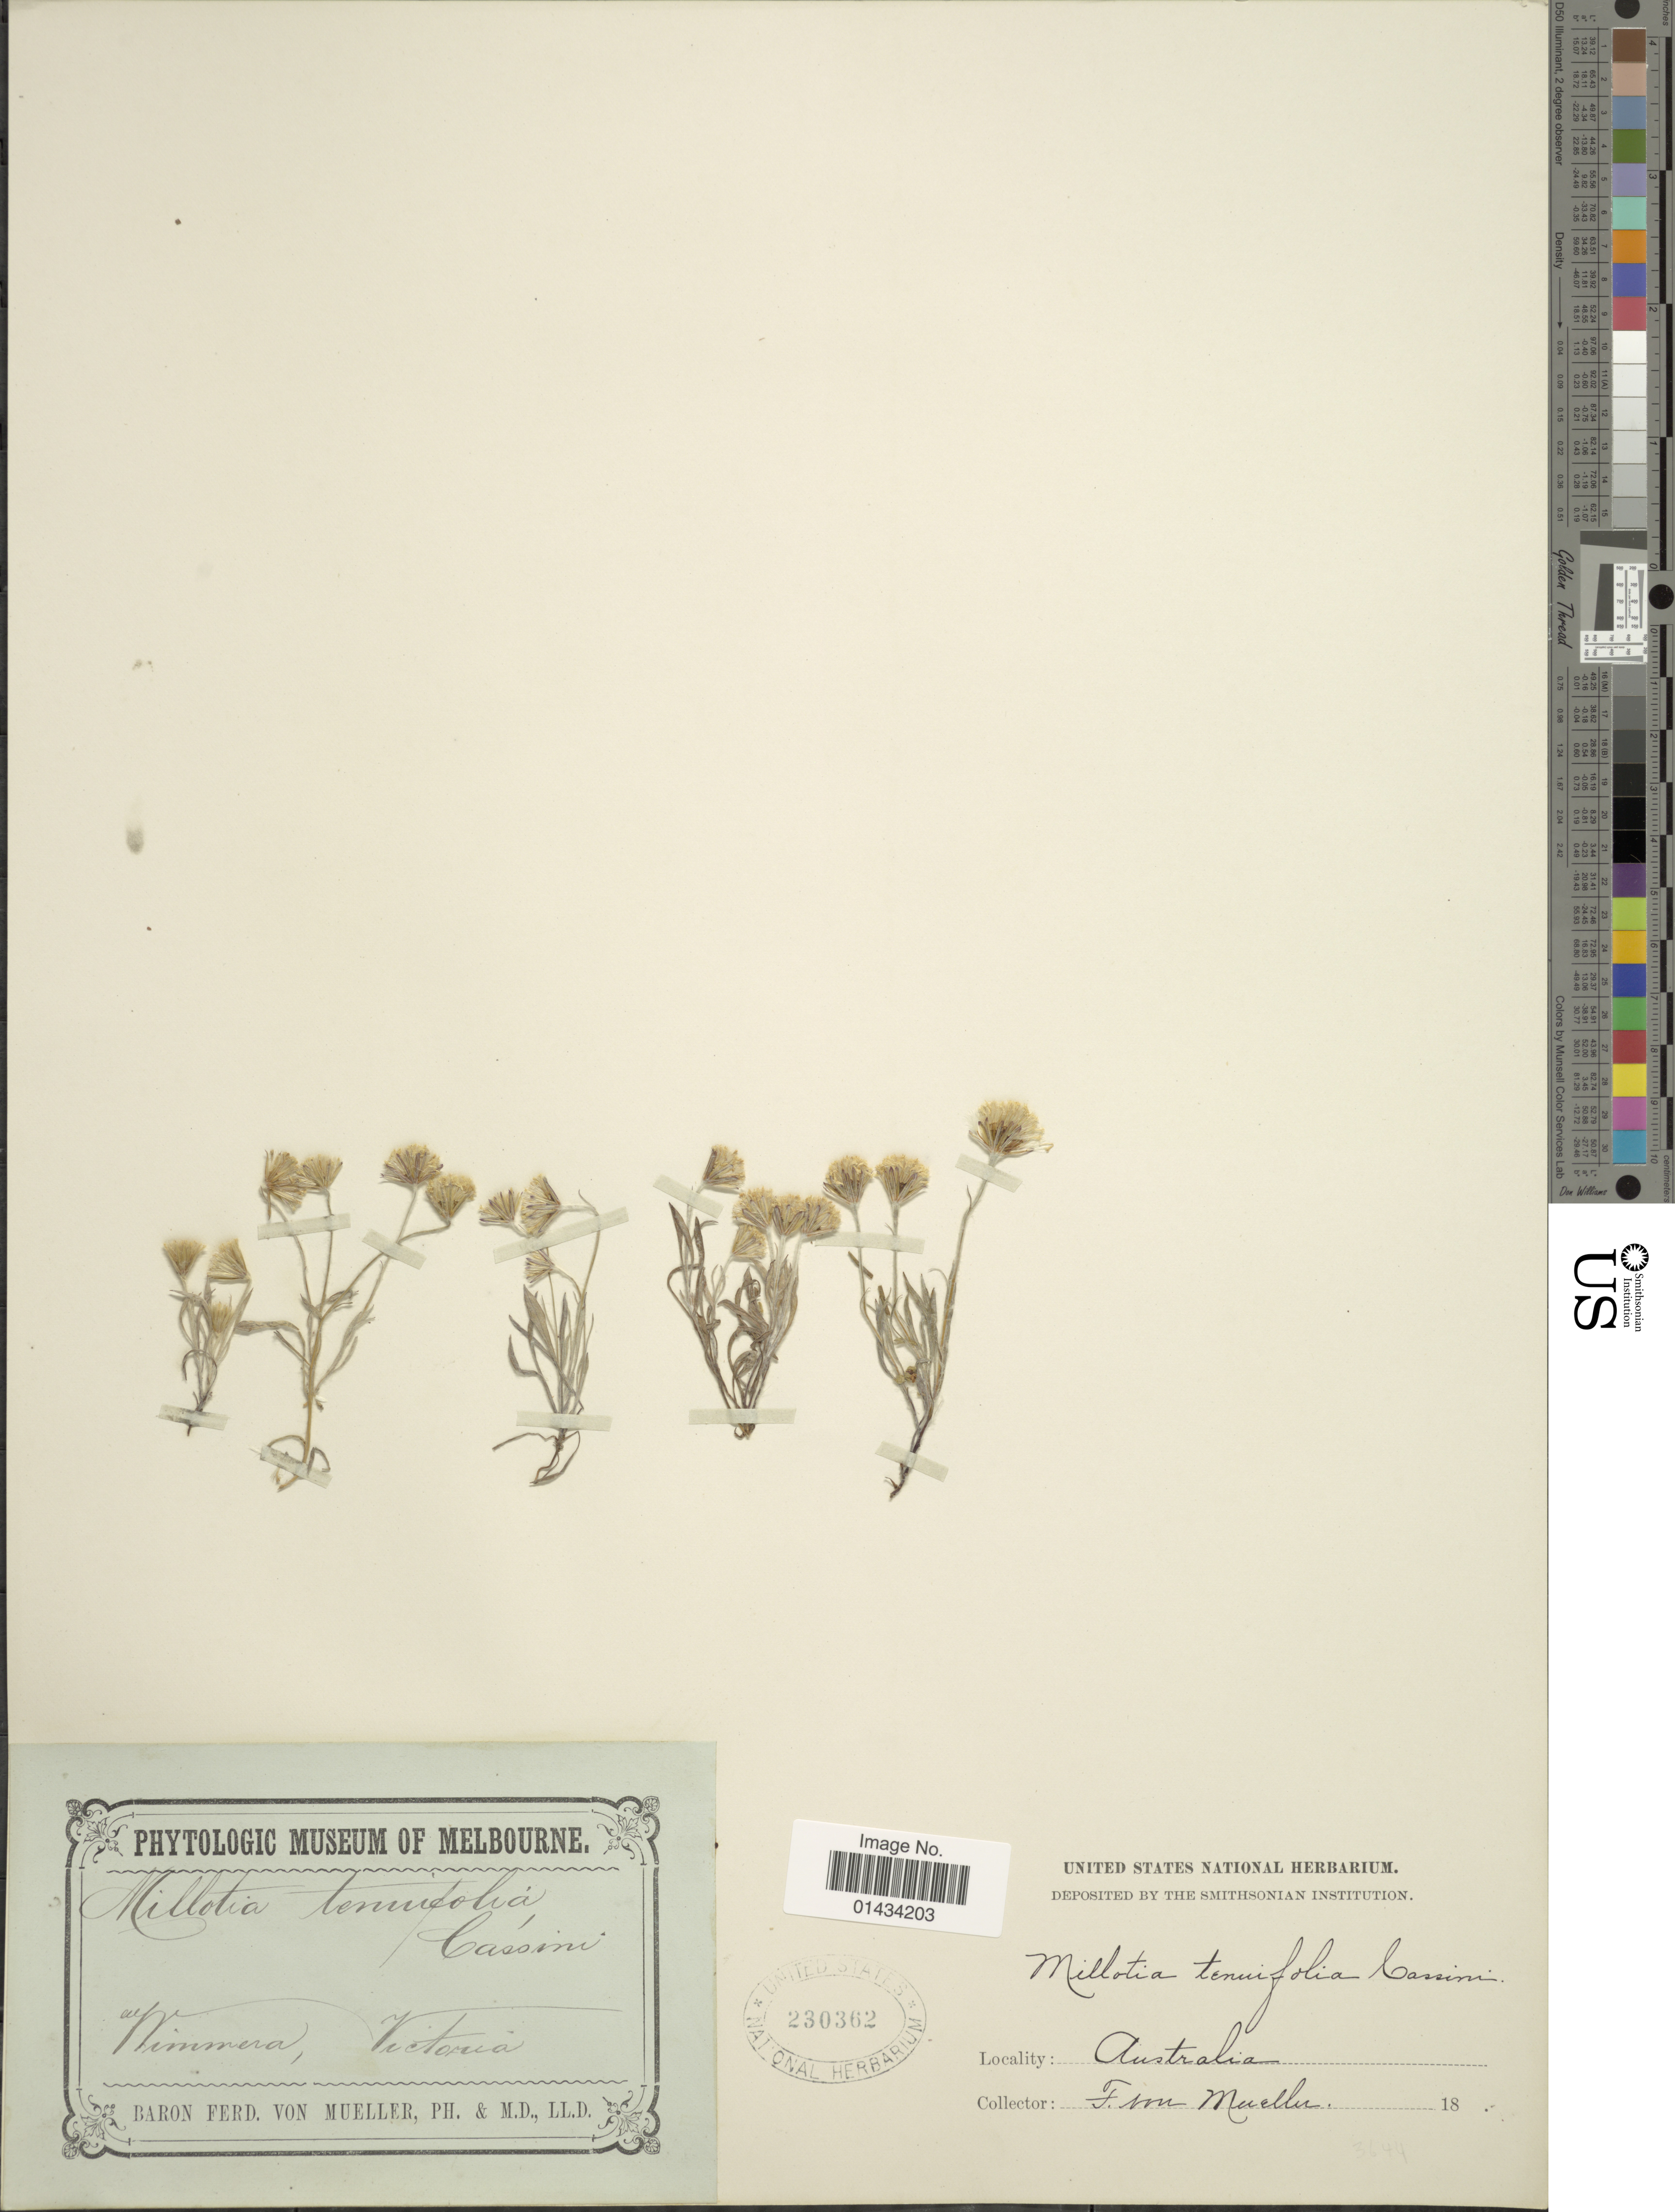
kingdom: Plantae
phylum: Tracheophyta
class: Magnoliopsida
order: Asterales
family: Asteraceae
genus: Millotia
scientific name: Millotia tenuifolia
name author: Cass.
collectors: F. von Mueller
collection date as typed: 18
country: Australia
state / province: Victoria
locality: Nimmera, Victoria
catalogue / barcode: US 230362